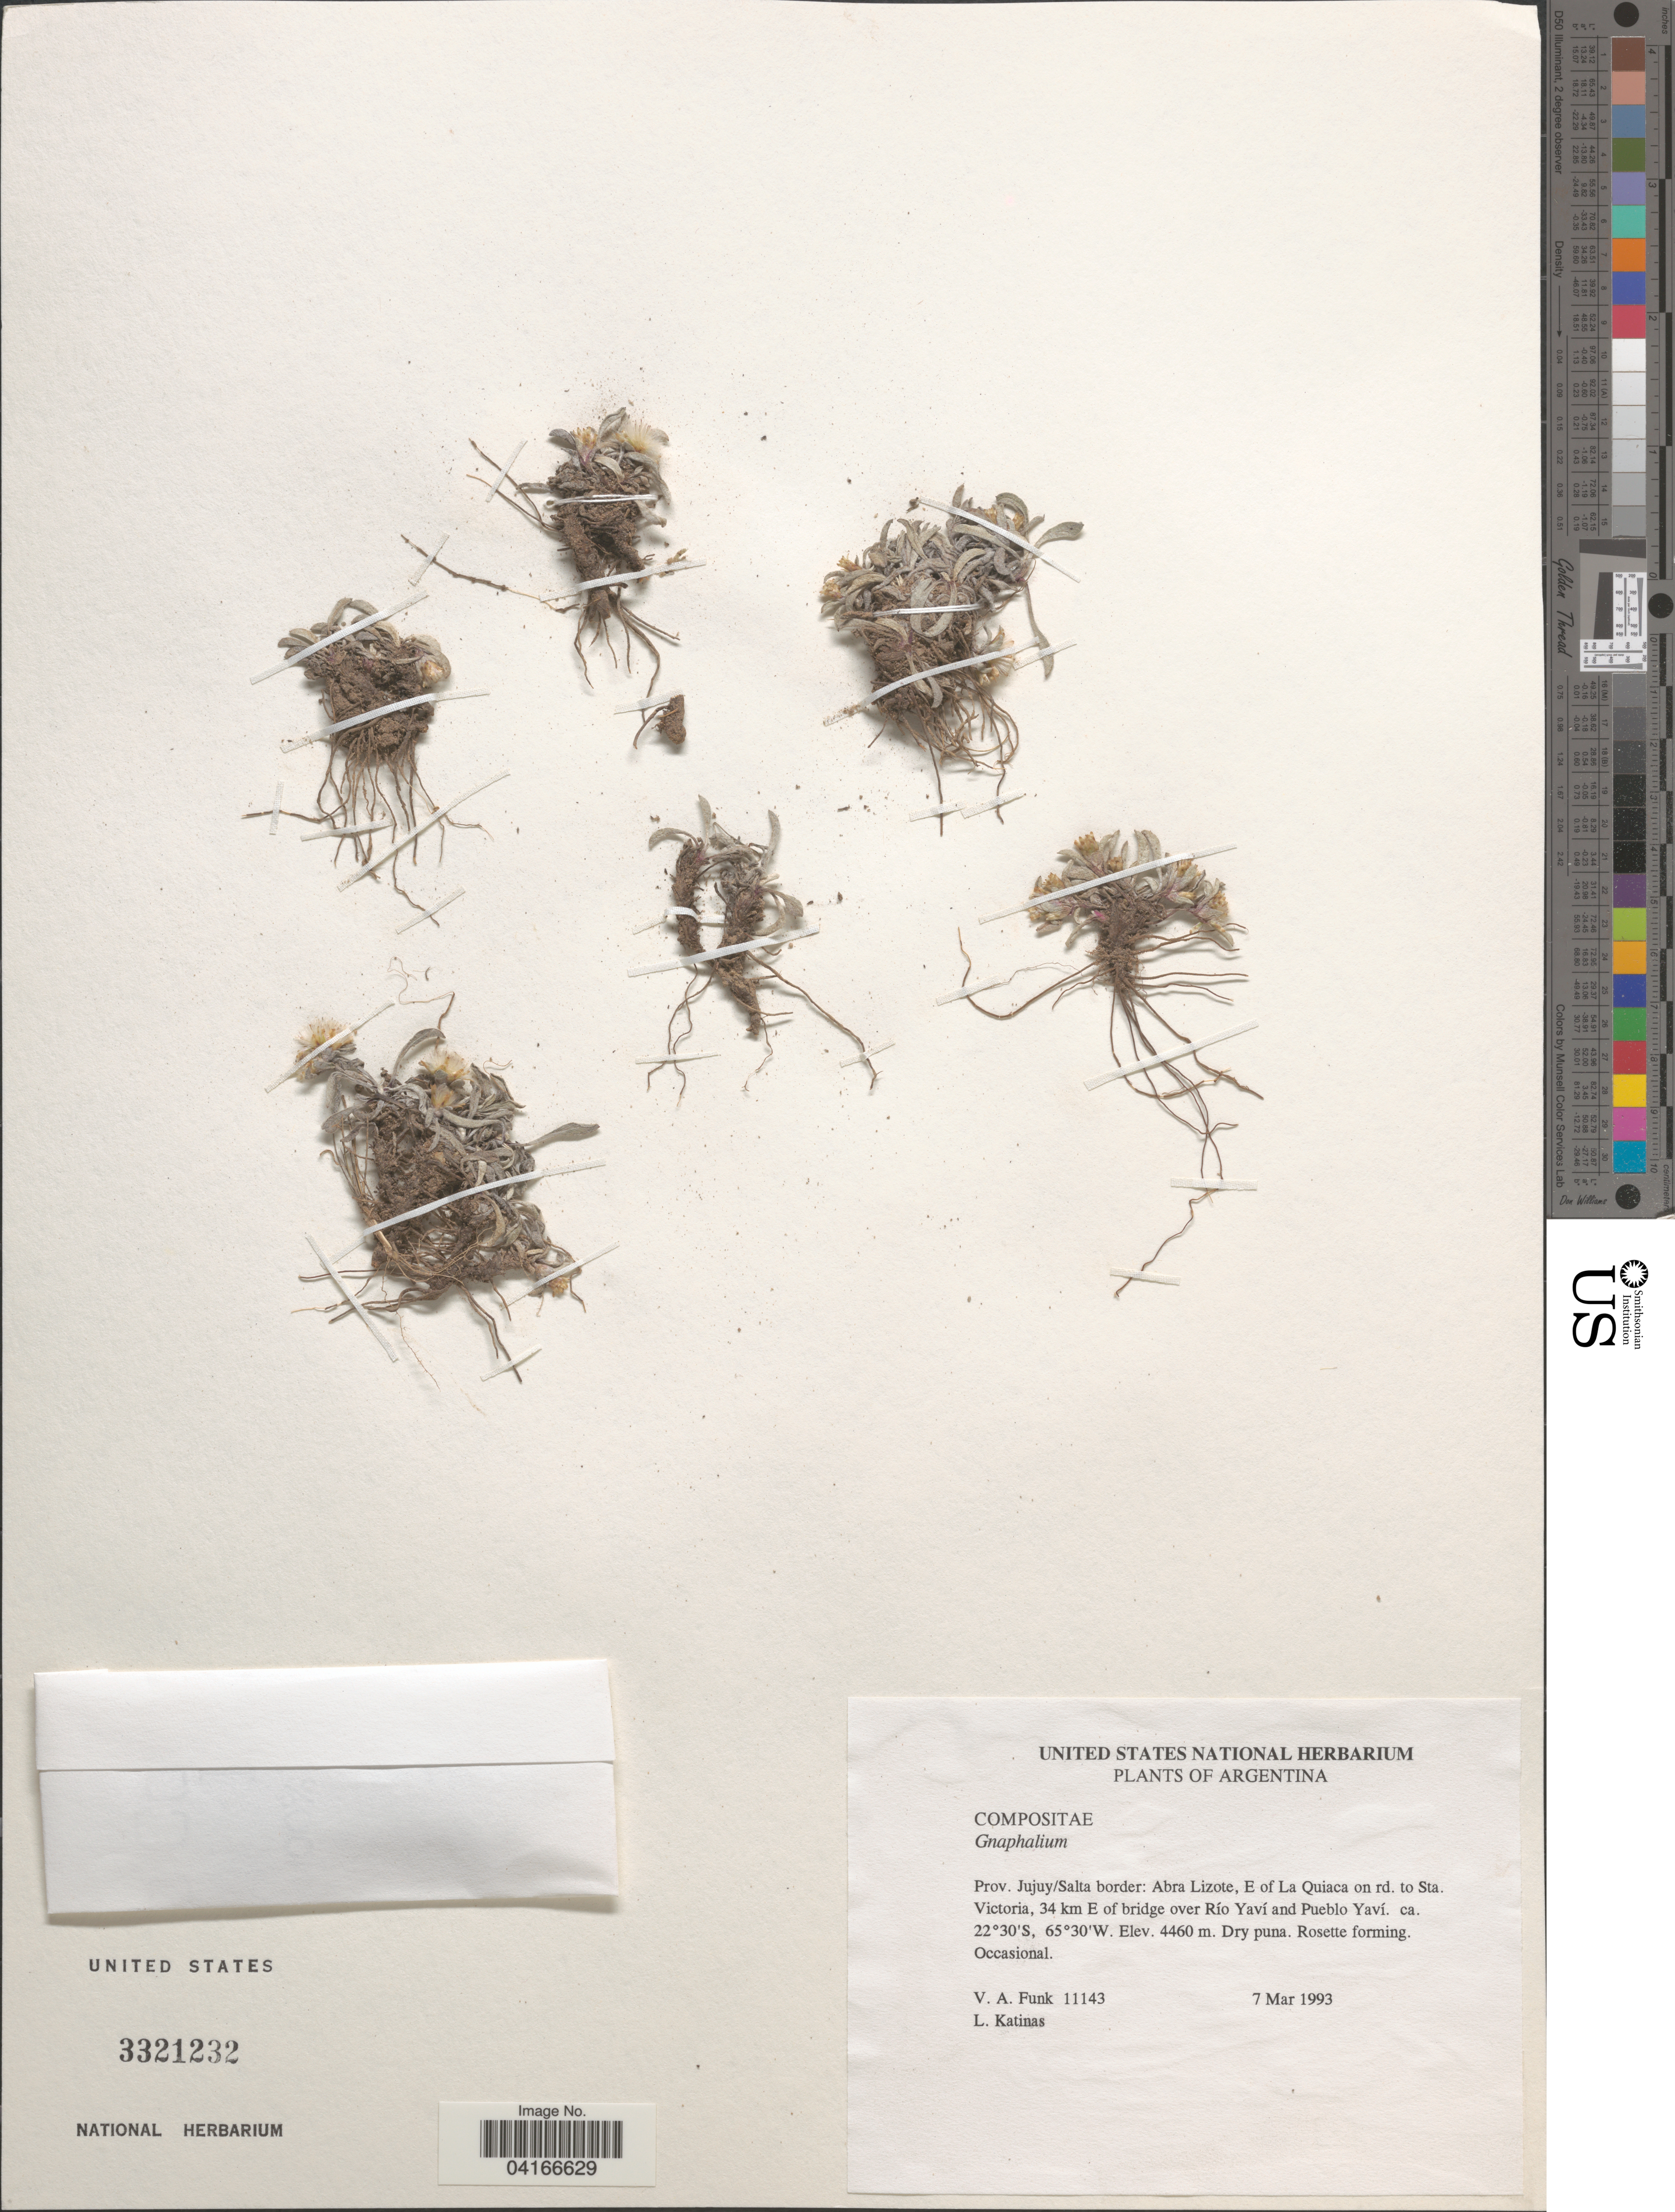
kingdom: Plantae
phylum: Tracheophyta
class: Magnoliopsida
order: Asterales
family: Asteraceae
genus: Gnaphalium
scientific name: Gnaphalium sp.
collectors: V. Funk & L. Katinas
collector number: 11143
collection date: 1993-03-07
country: Argentina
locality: Prov. Jujuy/Salta border: Abra Lizote, E of La Quiaca on rd. to Sta. Victoria, 34 km E of bridge over Río Yaví and Pueblo Yaví.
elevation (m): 4460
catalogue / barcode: US 3321232